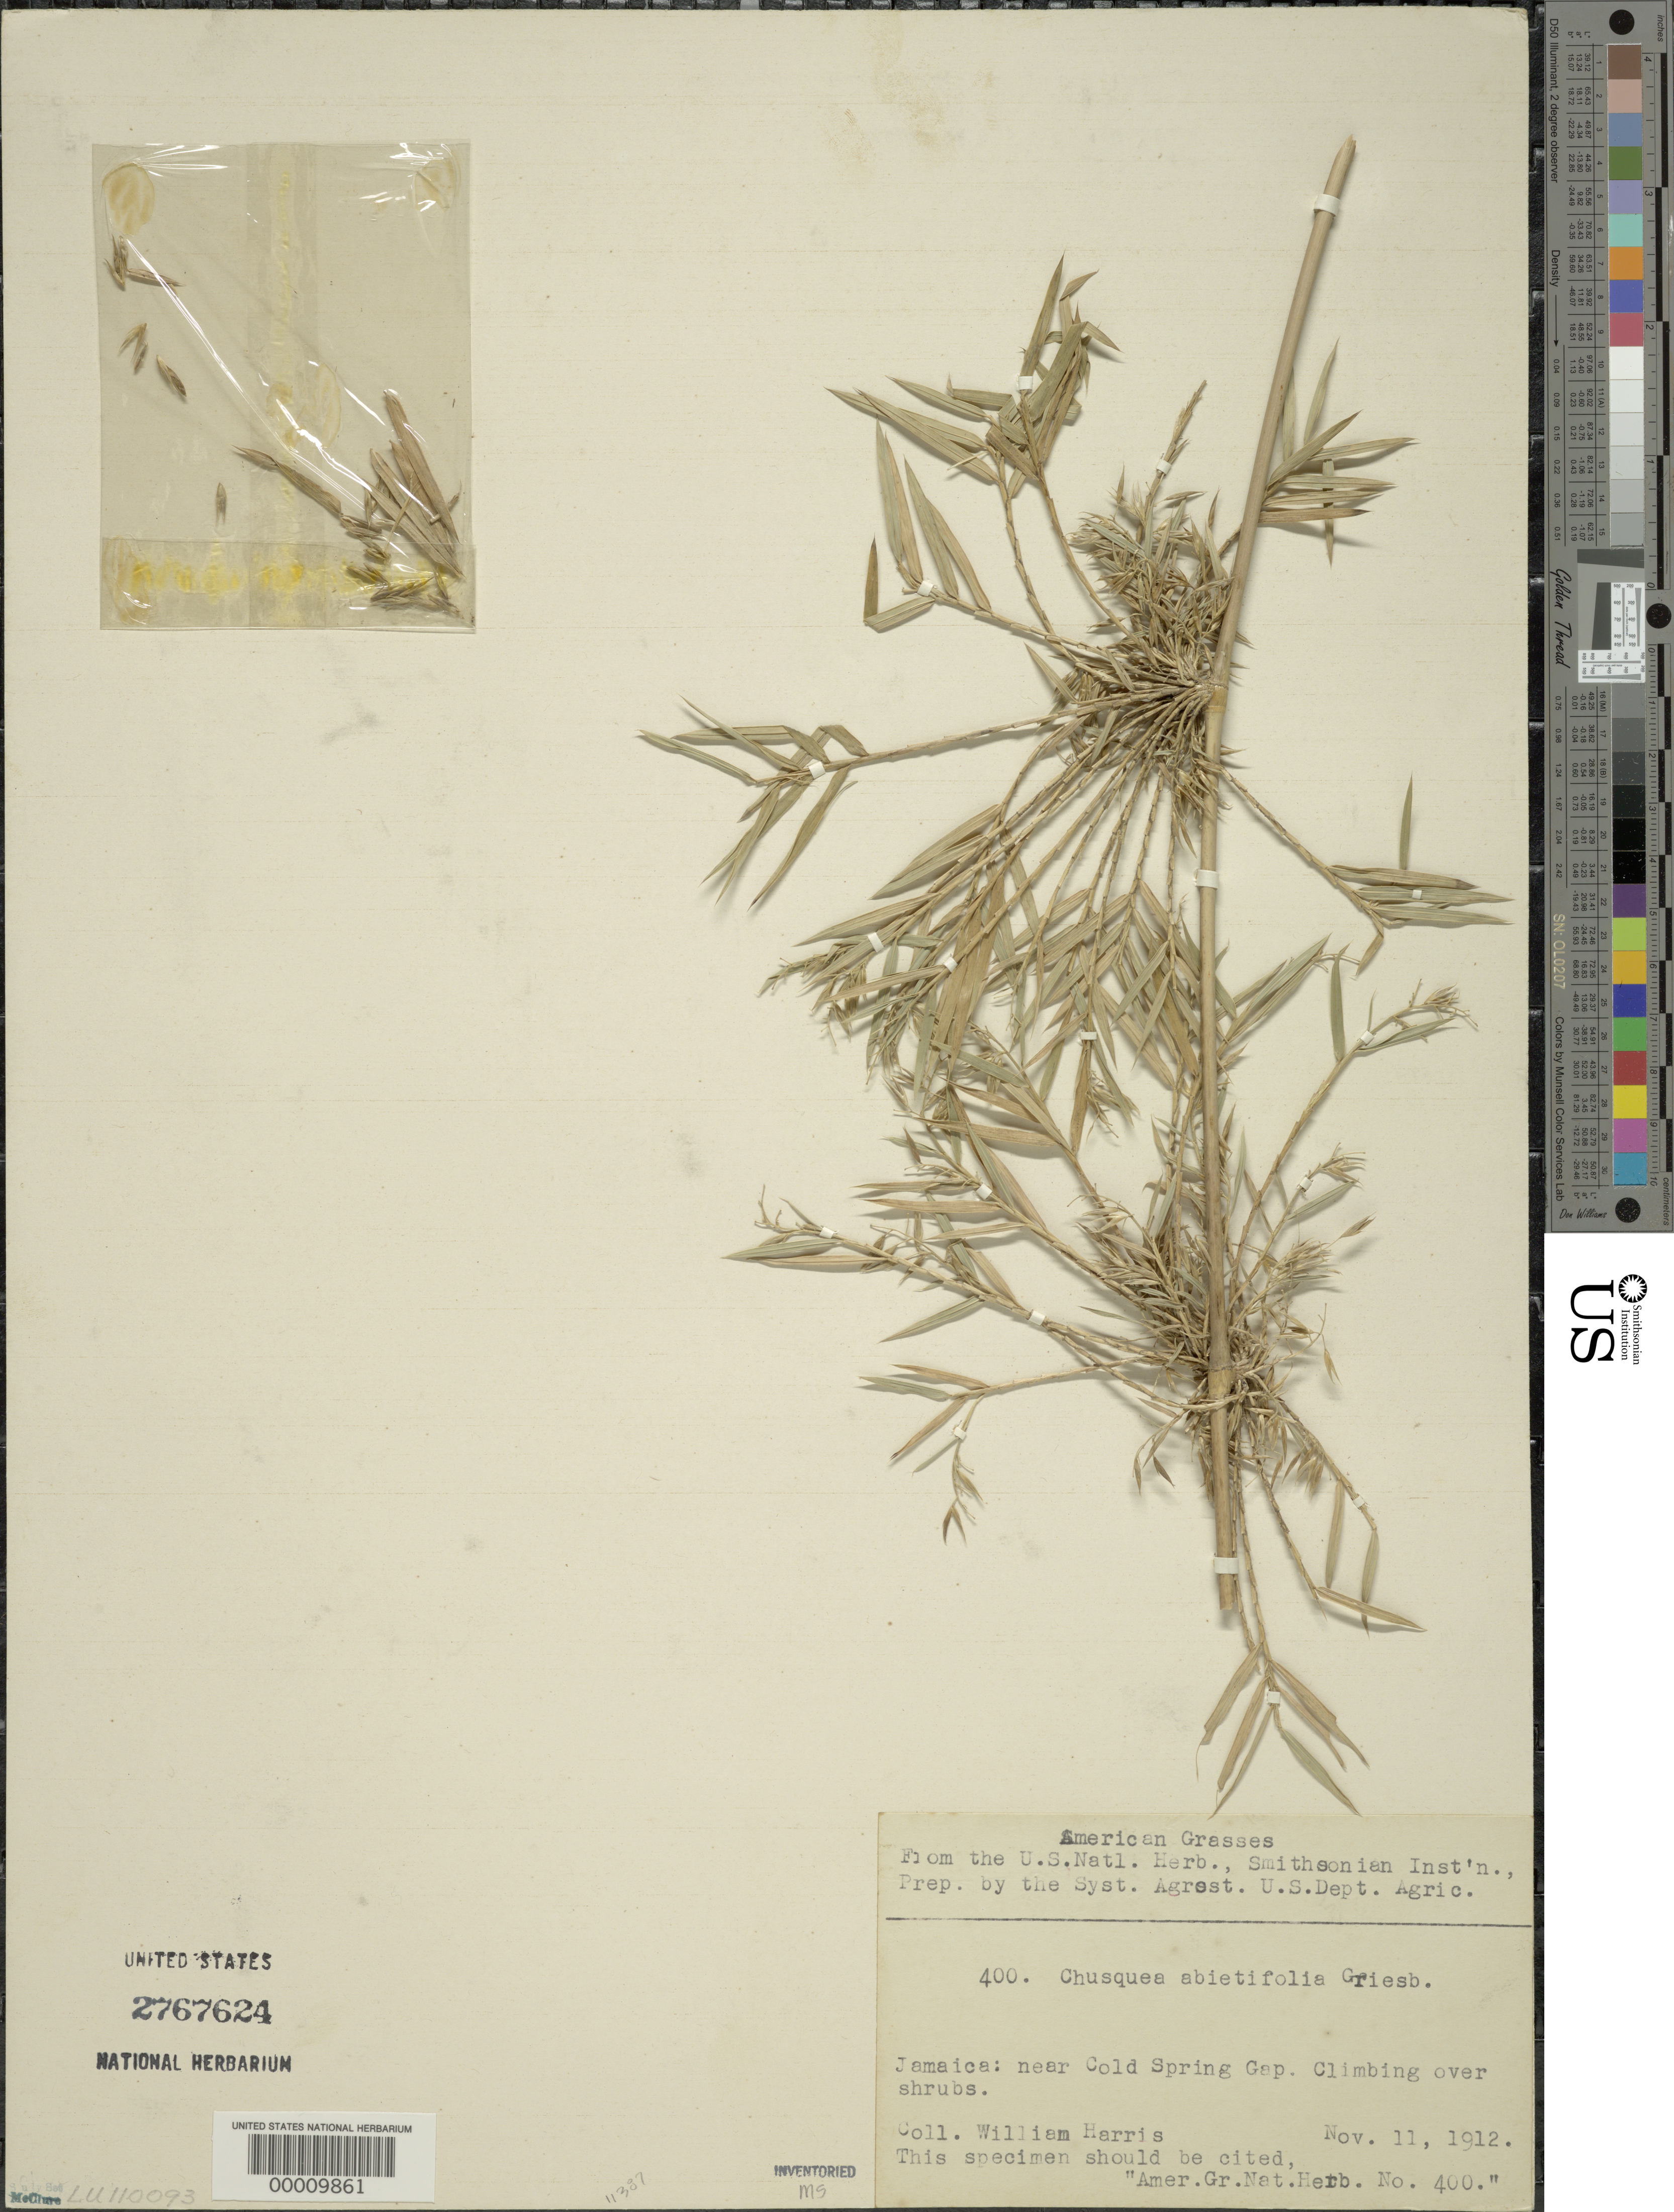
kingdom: Plantae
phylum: Tracheophyta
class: Liliopsida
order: Poales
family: Poaceae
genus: Chusquea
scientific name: Chusquea abietifolia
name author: Griseb.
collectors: W. H. Harris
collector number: Amer. Gr. Nat. Herb. 400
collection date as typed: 11 Nov 1912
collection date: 1912-11-11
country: Jamaica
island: Greater Antilles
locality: Near cold spring gap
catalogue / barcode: US 2767624